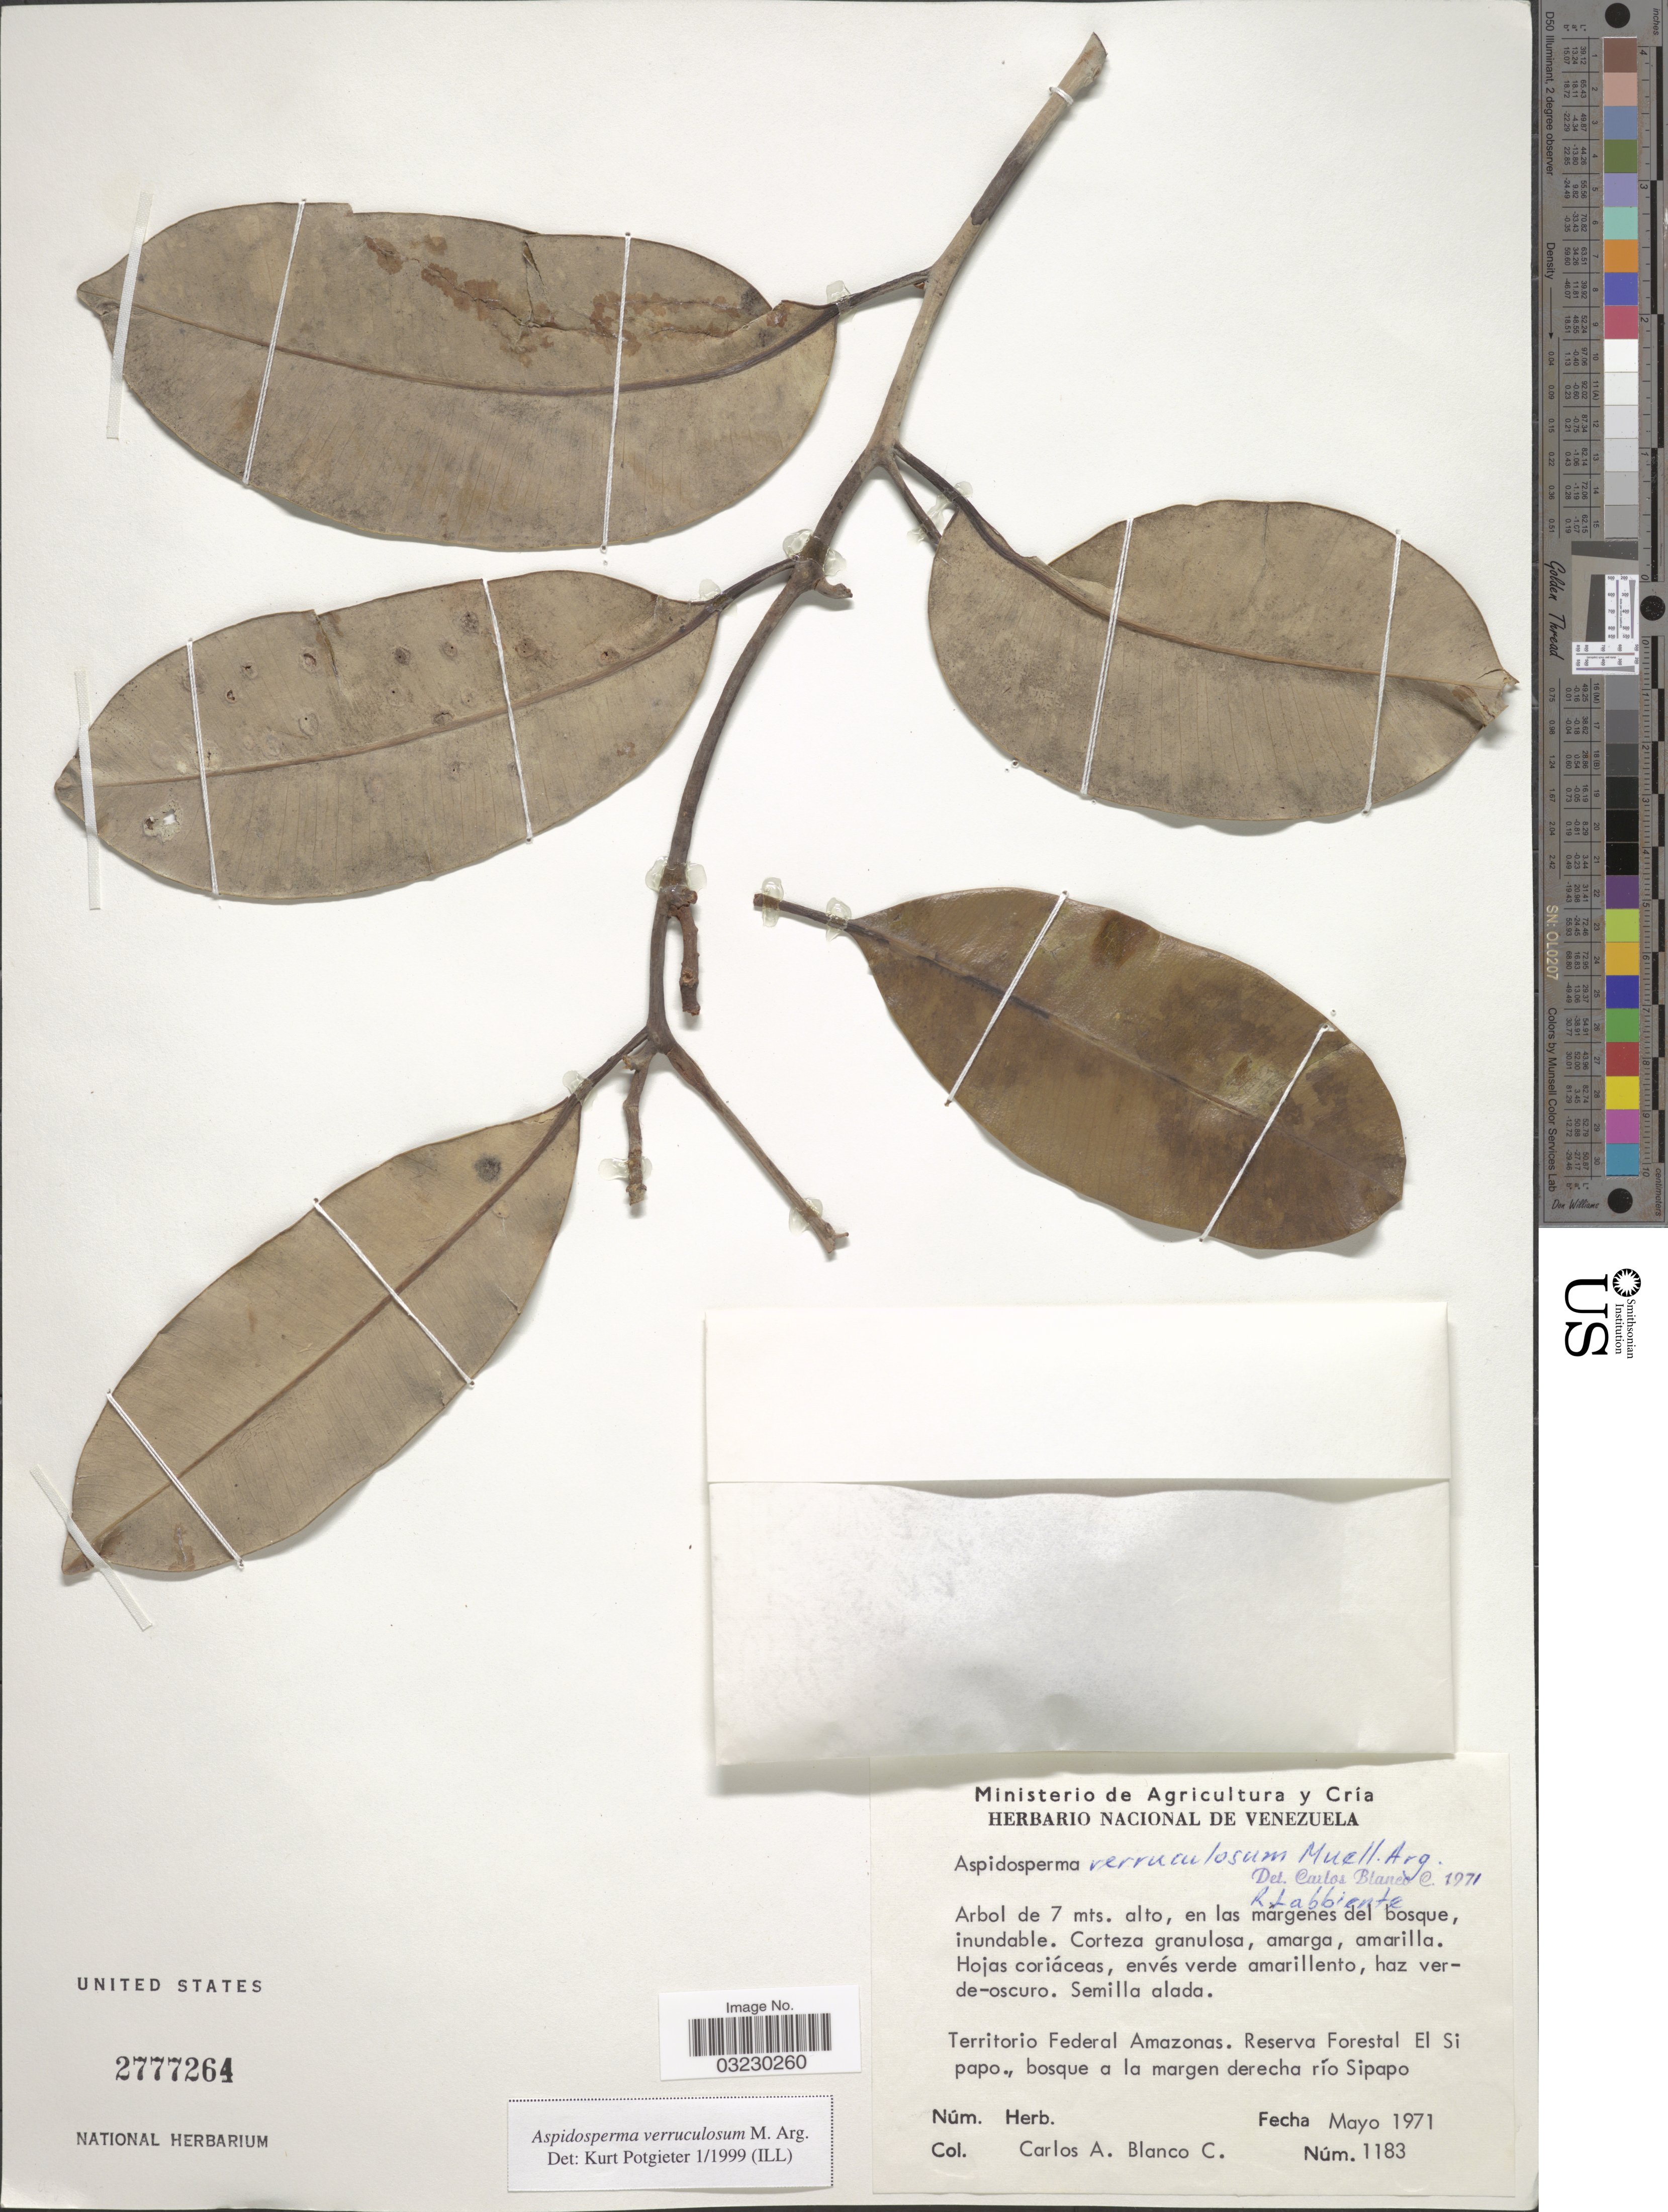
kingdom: Plantae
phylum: Tracheophyta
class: Magnoliopsida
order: Gentianales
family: Apocynaceae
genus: Aspidosperma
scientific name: Aspidosperma verruculosum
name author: Müll. Arg.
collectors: C. A. Blanco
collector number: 1183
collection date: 1971-05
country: Venezuela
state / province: Amazonas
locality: Territorio Federal Amazonas. Reserva Forestal El Si papo., bosque a la margen derecha río Sipapo.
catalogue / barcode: US 2777264